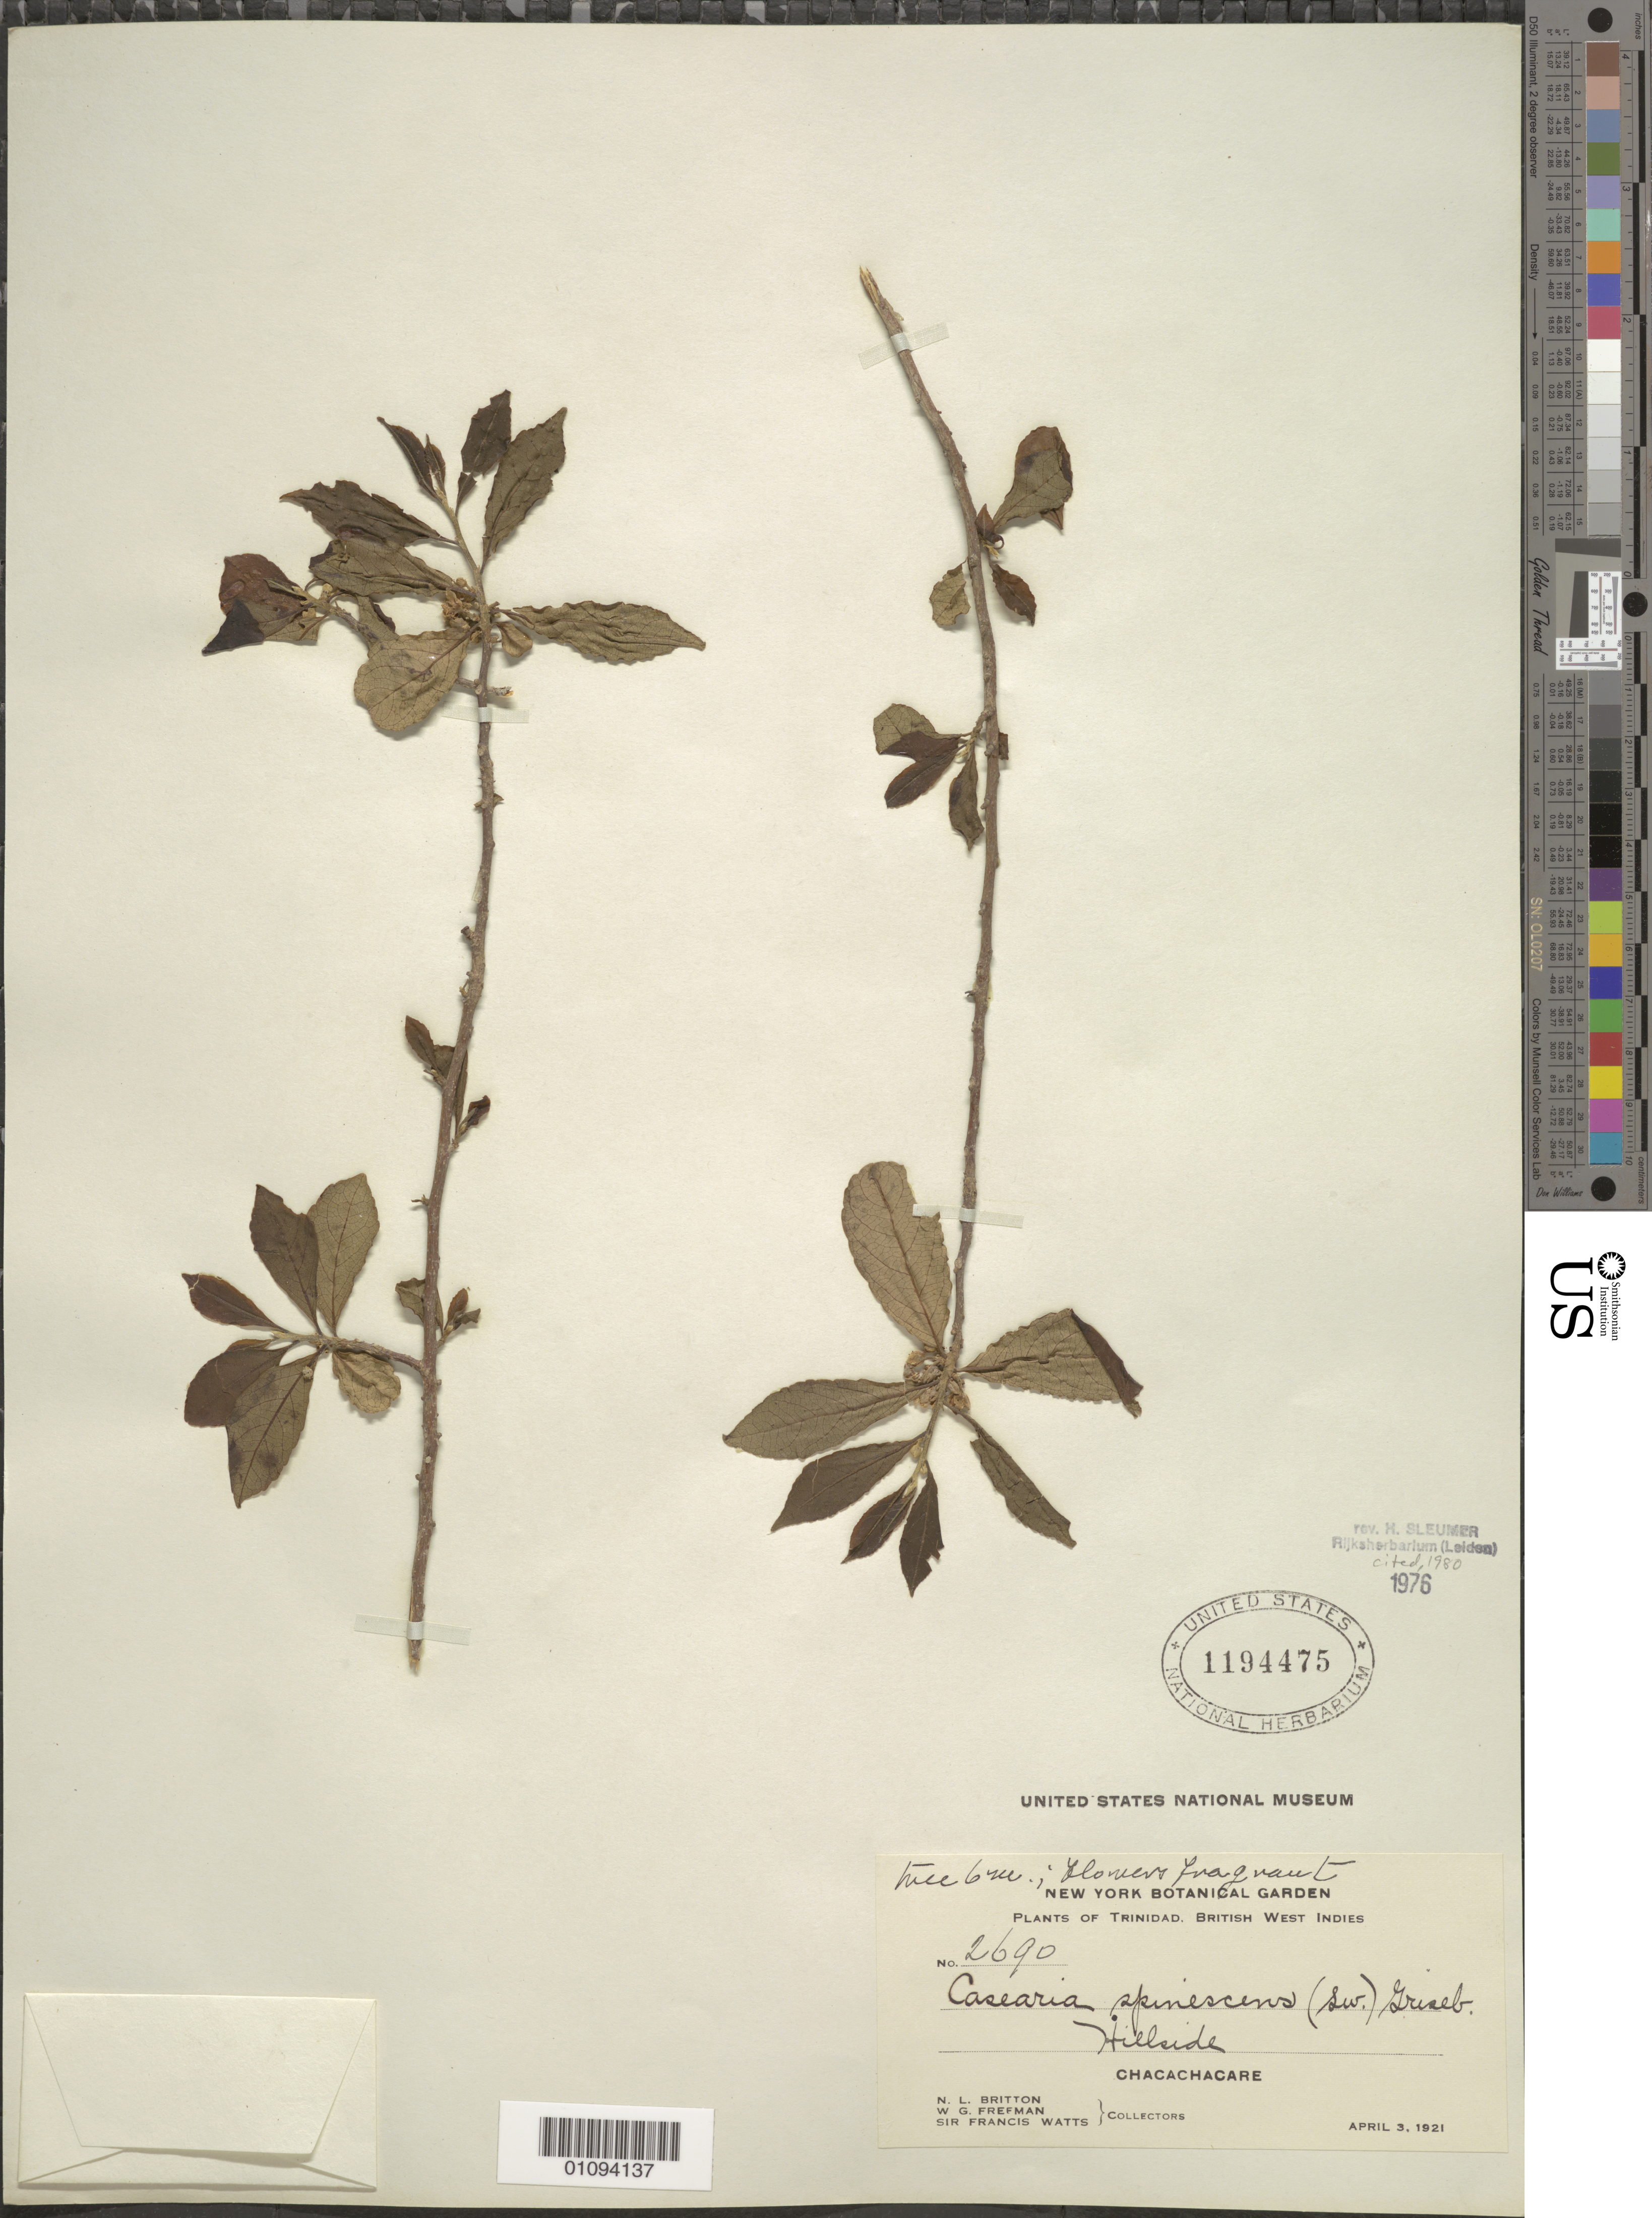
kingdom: Plantae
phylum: Tracheophyta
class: Magnoliopsida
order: Malpighiales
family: Salicaceae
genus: Casearia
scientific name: Casearia spinescens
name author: (Sw.) Griseb.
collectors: N. Britton, W. Freeman & F. Watts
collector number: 2690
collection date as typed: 03 Apr 1921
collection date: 1921-04-03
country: Trinidad and Tobago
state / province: Diego Martin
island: Chacachacare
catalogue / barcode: US 1194475